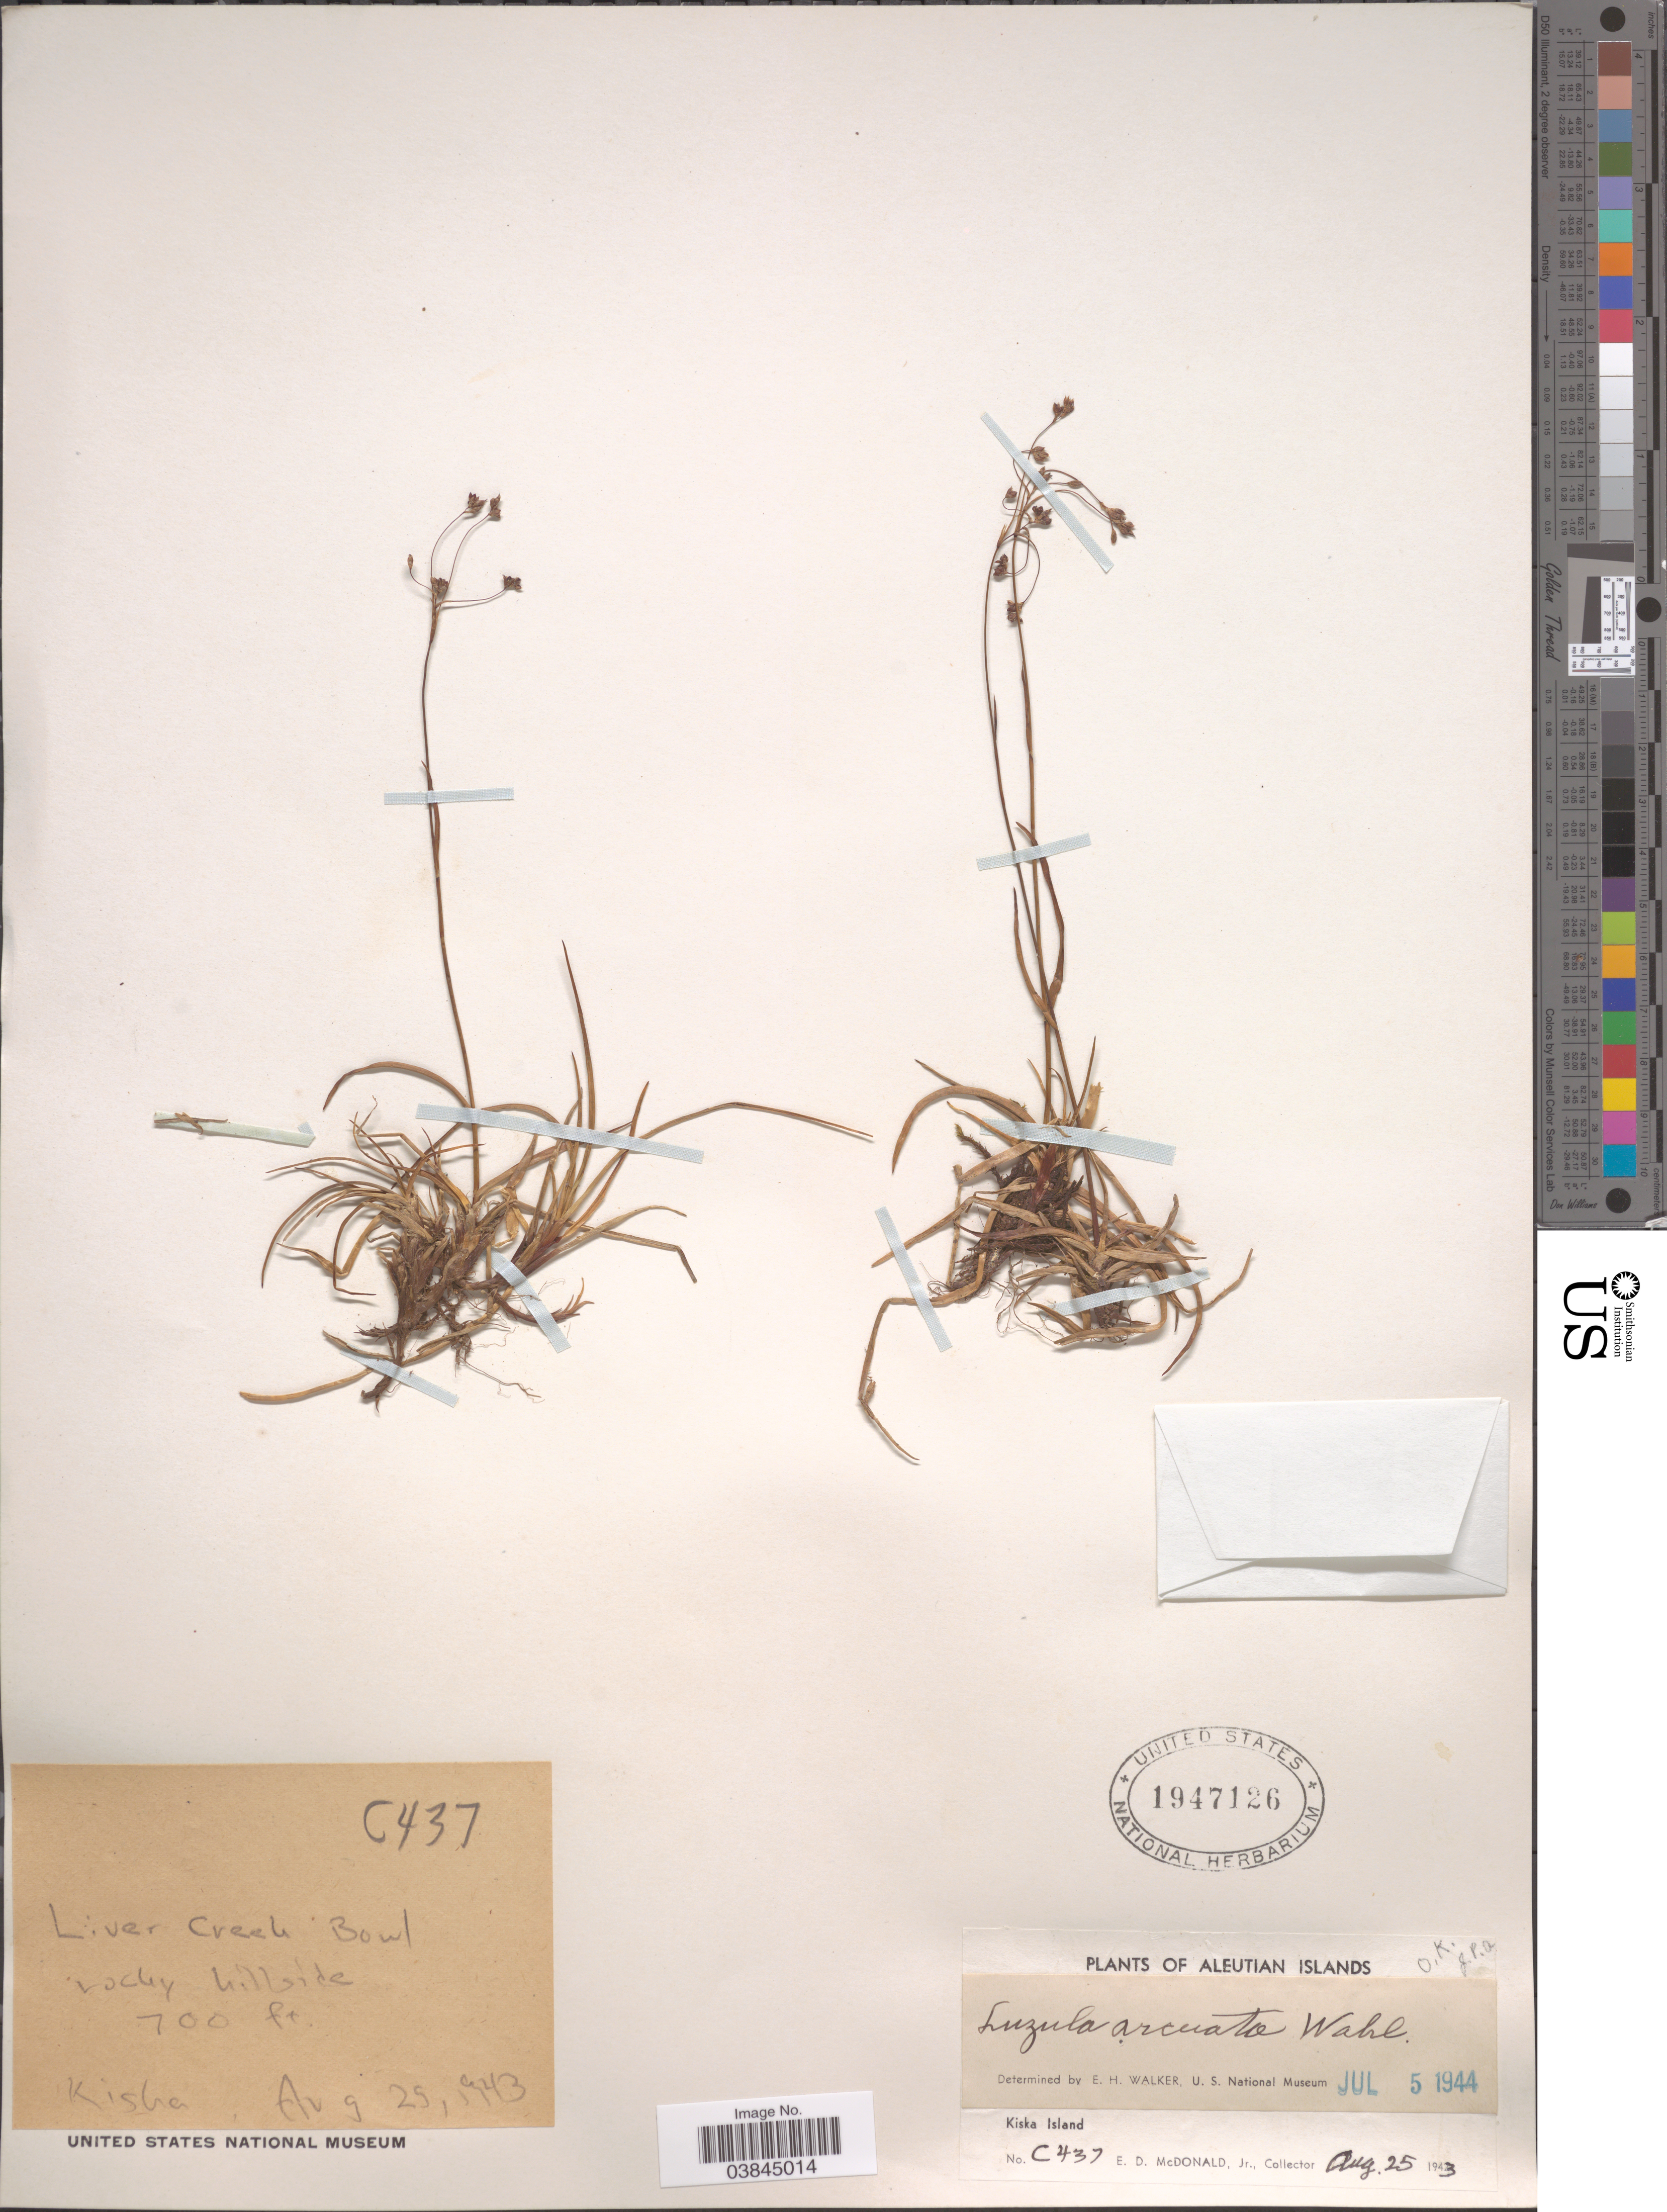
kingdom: Plantae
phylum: Tracheophyta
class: Liliopsida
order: Poales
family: Juncaceae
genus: Luzula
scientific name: Luzula arcuata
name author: (Wahlenb.) Sw.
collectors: E. D. McDonald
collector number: C437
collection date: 1943-08-25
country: United States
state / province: Alaska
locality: Aleutian Islands. Kiska Island.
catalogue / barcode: US 1947126